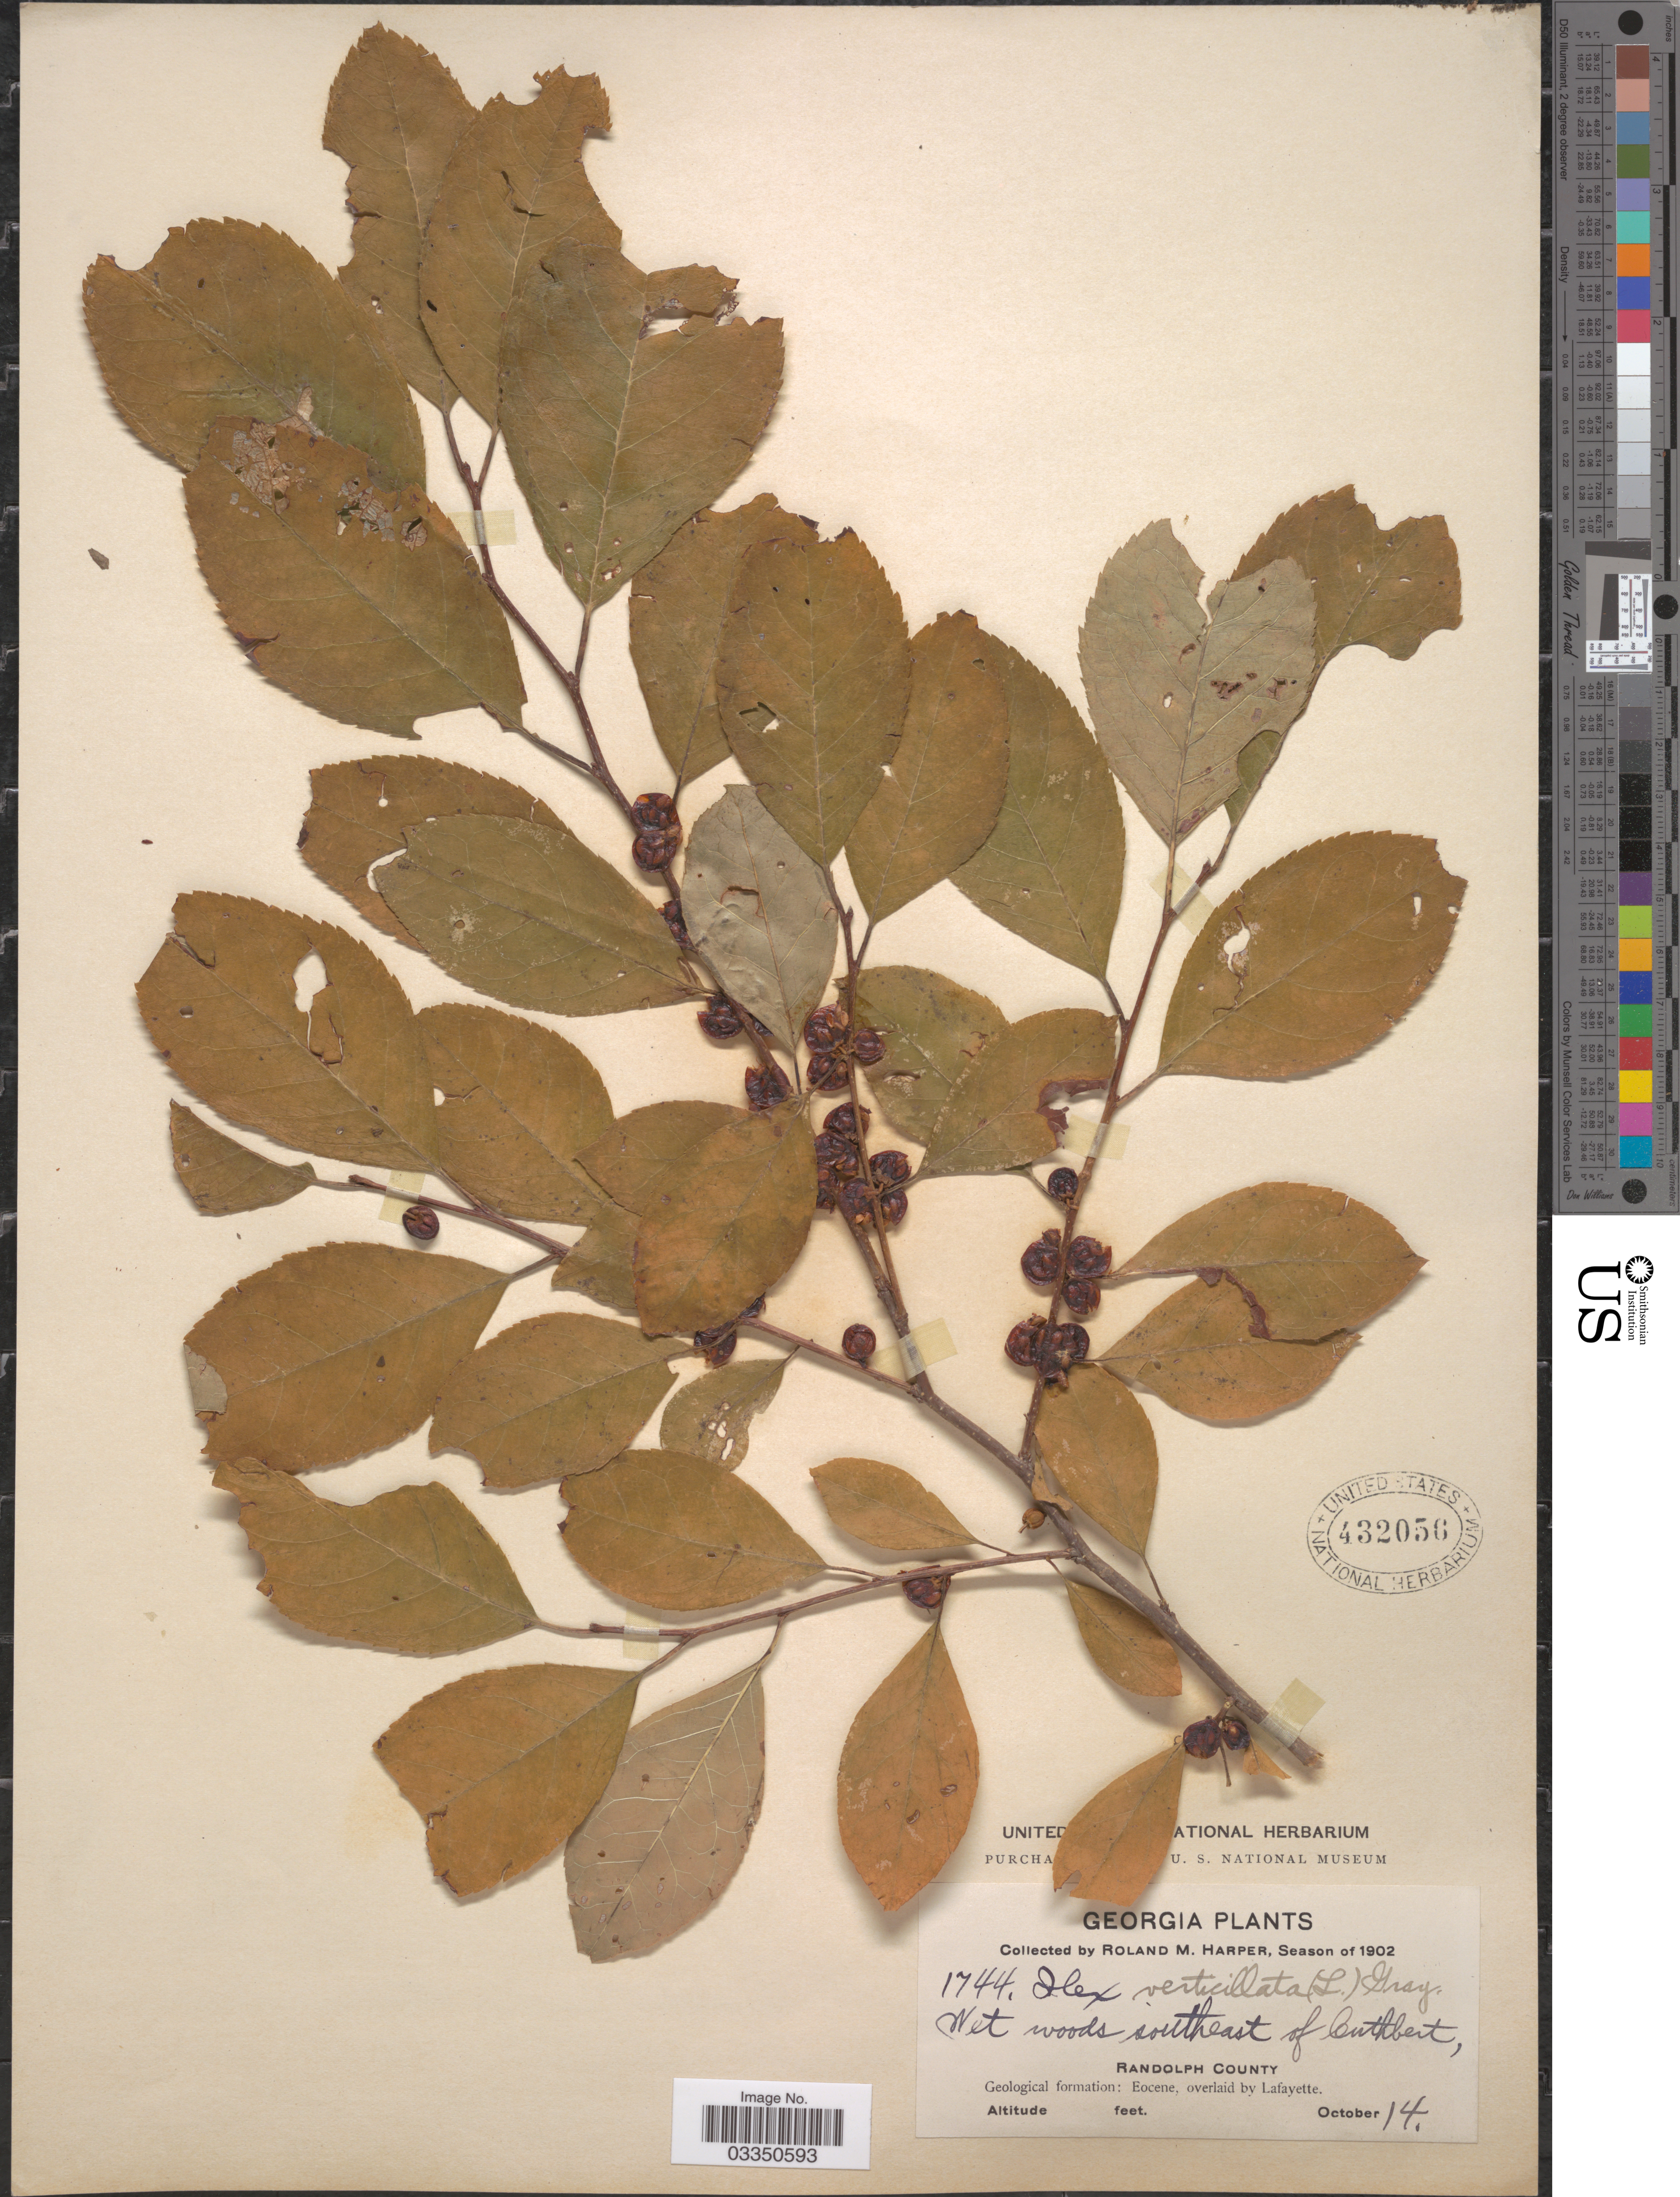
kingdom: Plantae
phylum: Tracheophyta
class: Magnoliopsida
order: Aquifoliales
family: Aquifoliaceae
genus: Ilex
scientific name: Ilex verticillata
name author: (L.) A. Gray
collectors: R. M. Harper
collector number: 1744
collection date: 1902-10-14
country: United States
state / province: Georgia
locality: Southeast of Cuthbert, Randolph County. Geological formation: Eocene, overlaid by Lafayette.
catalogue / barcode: US 432056